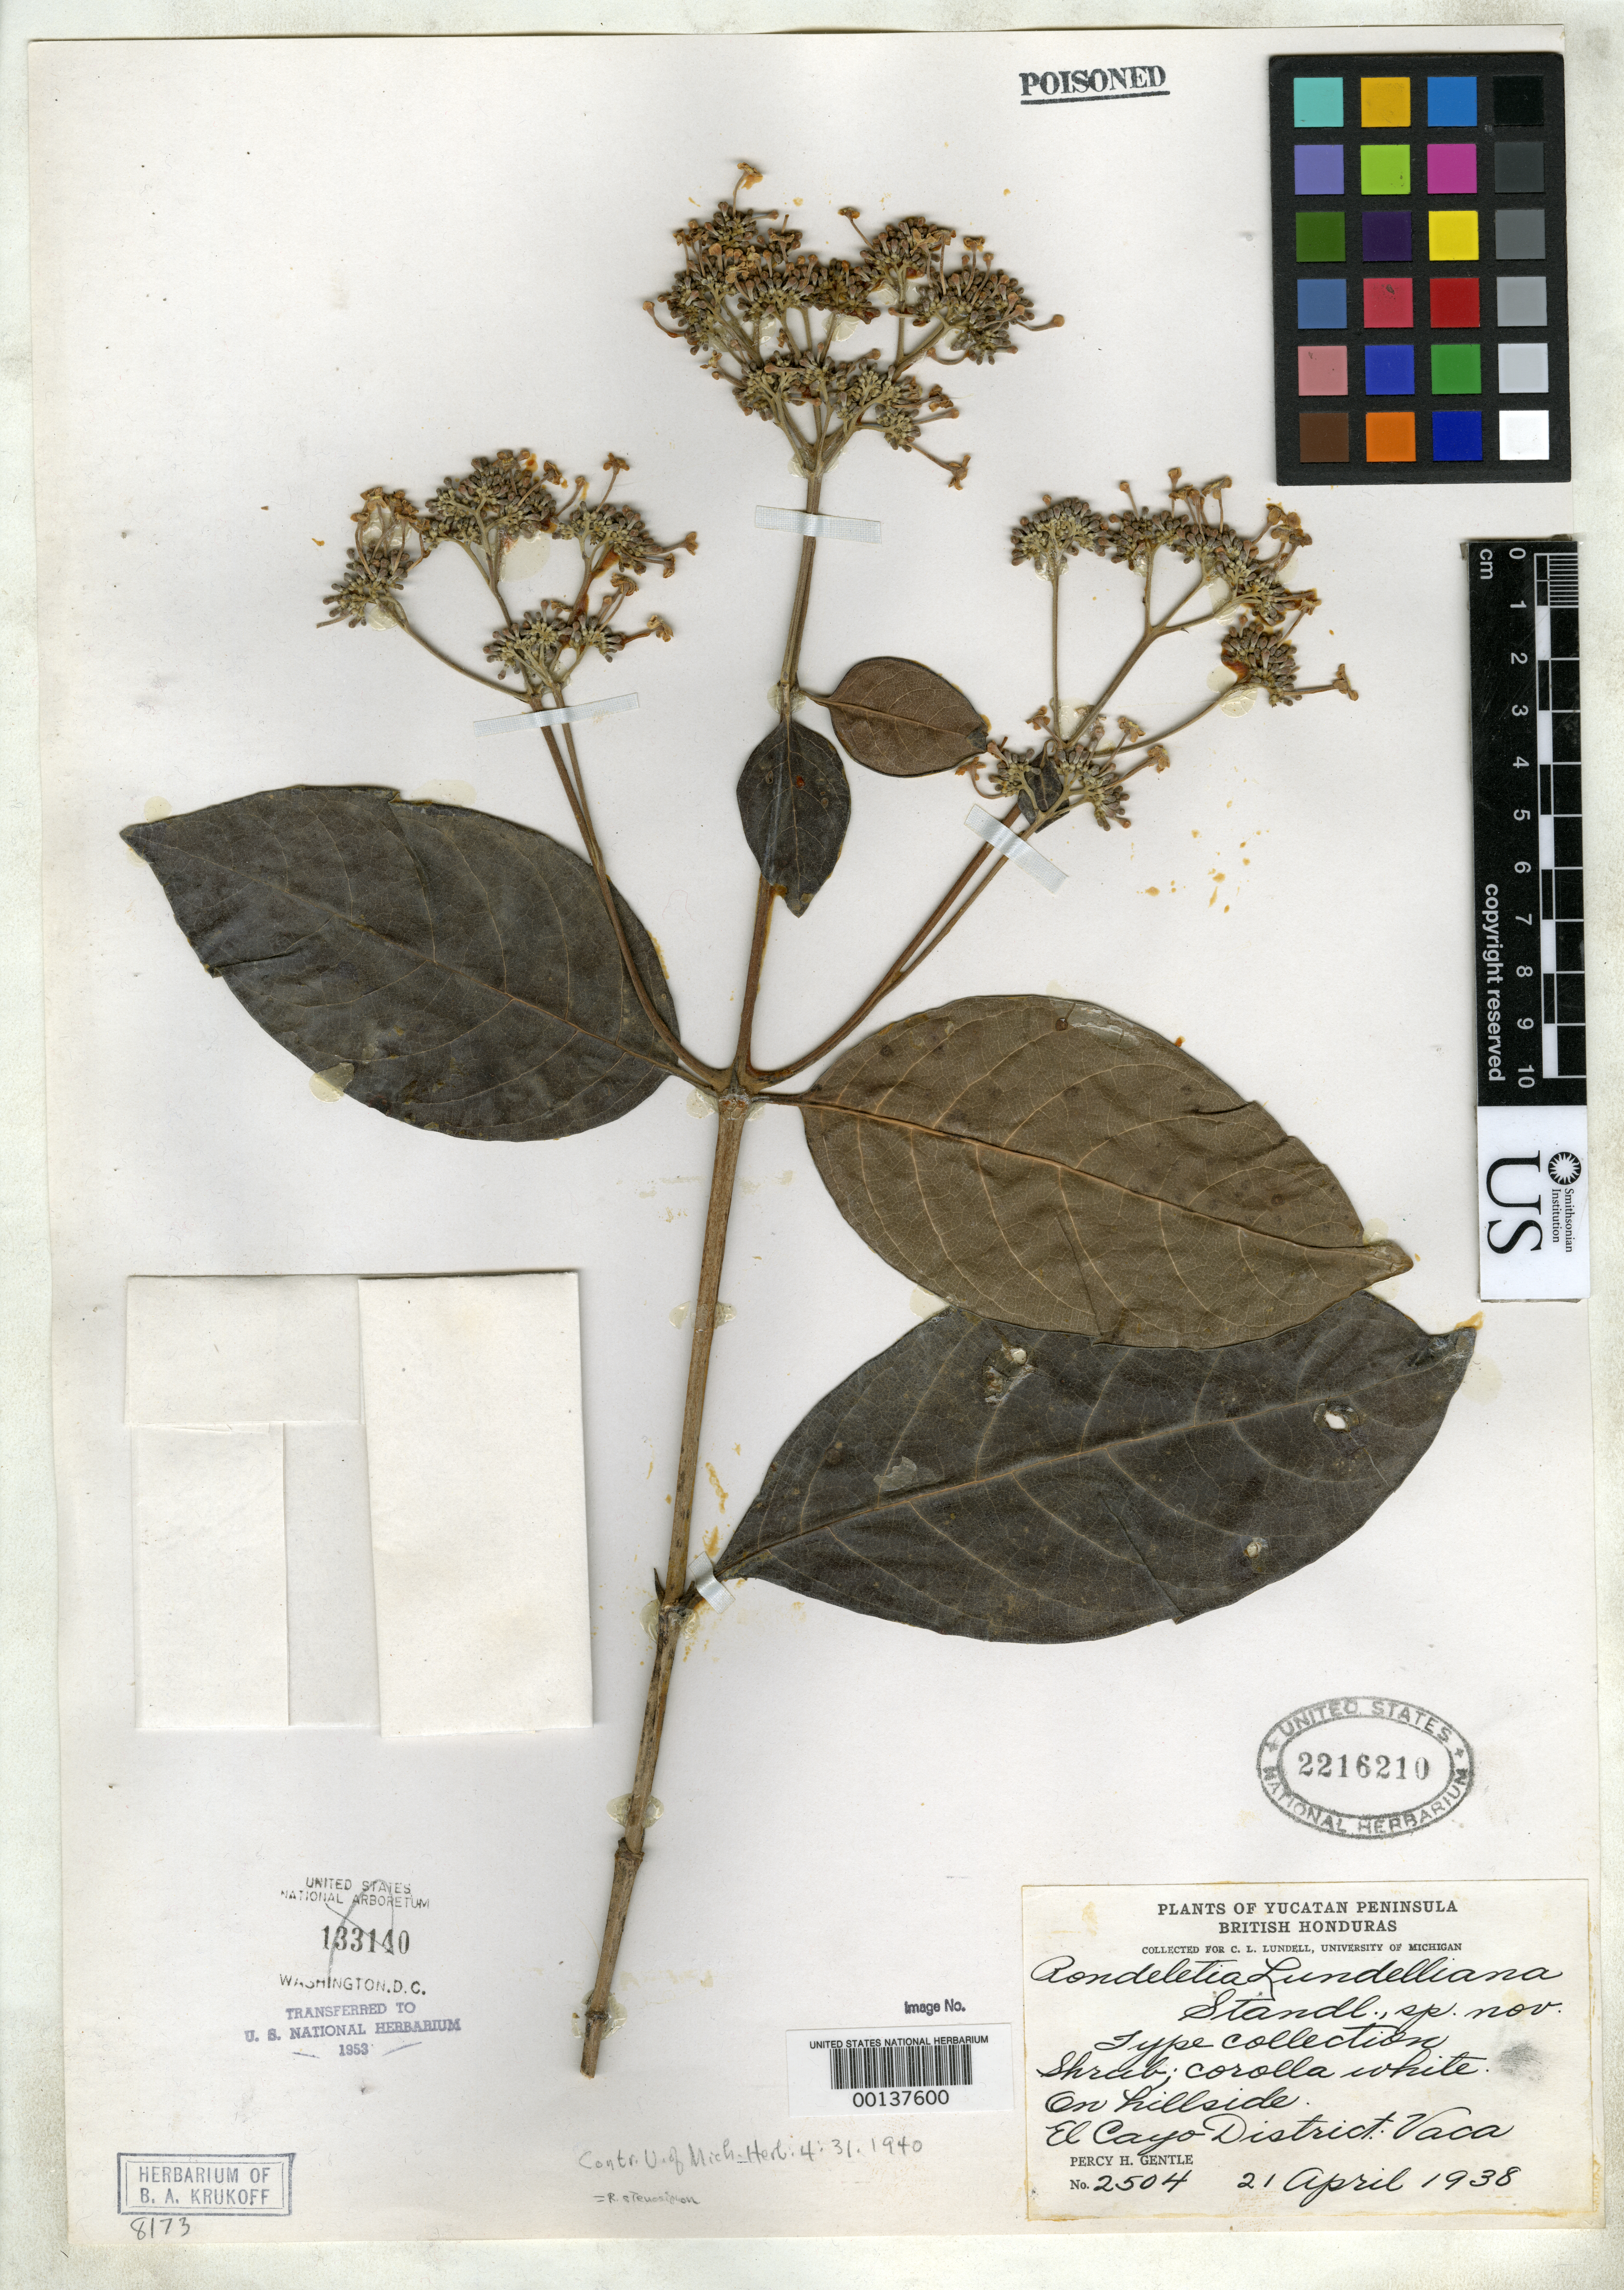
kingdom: Plantae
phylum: Tracheophyta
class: Magnoliopsida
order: Gentianales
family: Rubiaceae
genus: Rondeletia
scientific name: Rondeletia lundelliana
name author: Standl. in Lundell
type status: Isotype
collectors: P. H. Gentle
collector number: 2504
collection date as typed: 21 Apr 1938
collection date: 1938-04-21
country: Belize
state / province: Cayo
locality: Vaca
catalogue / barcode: US 2216210